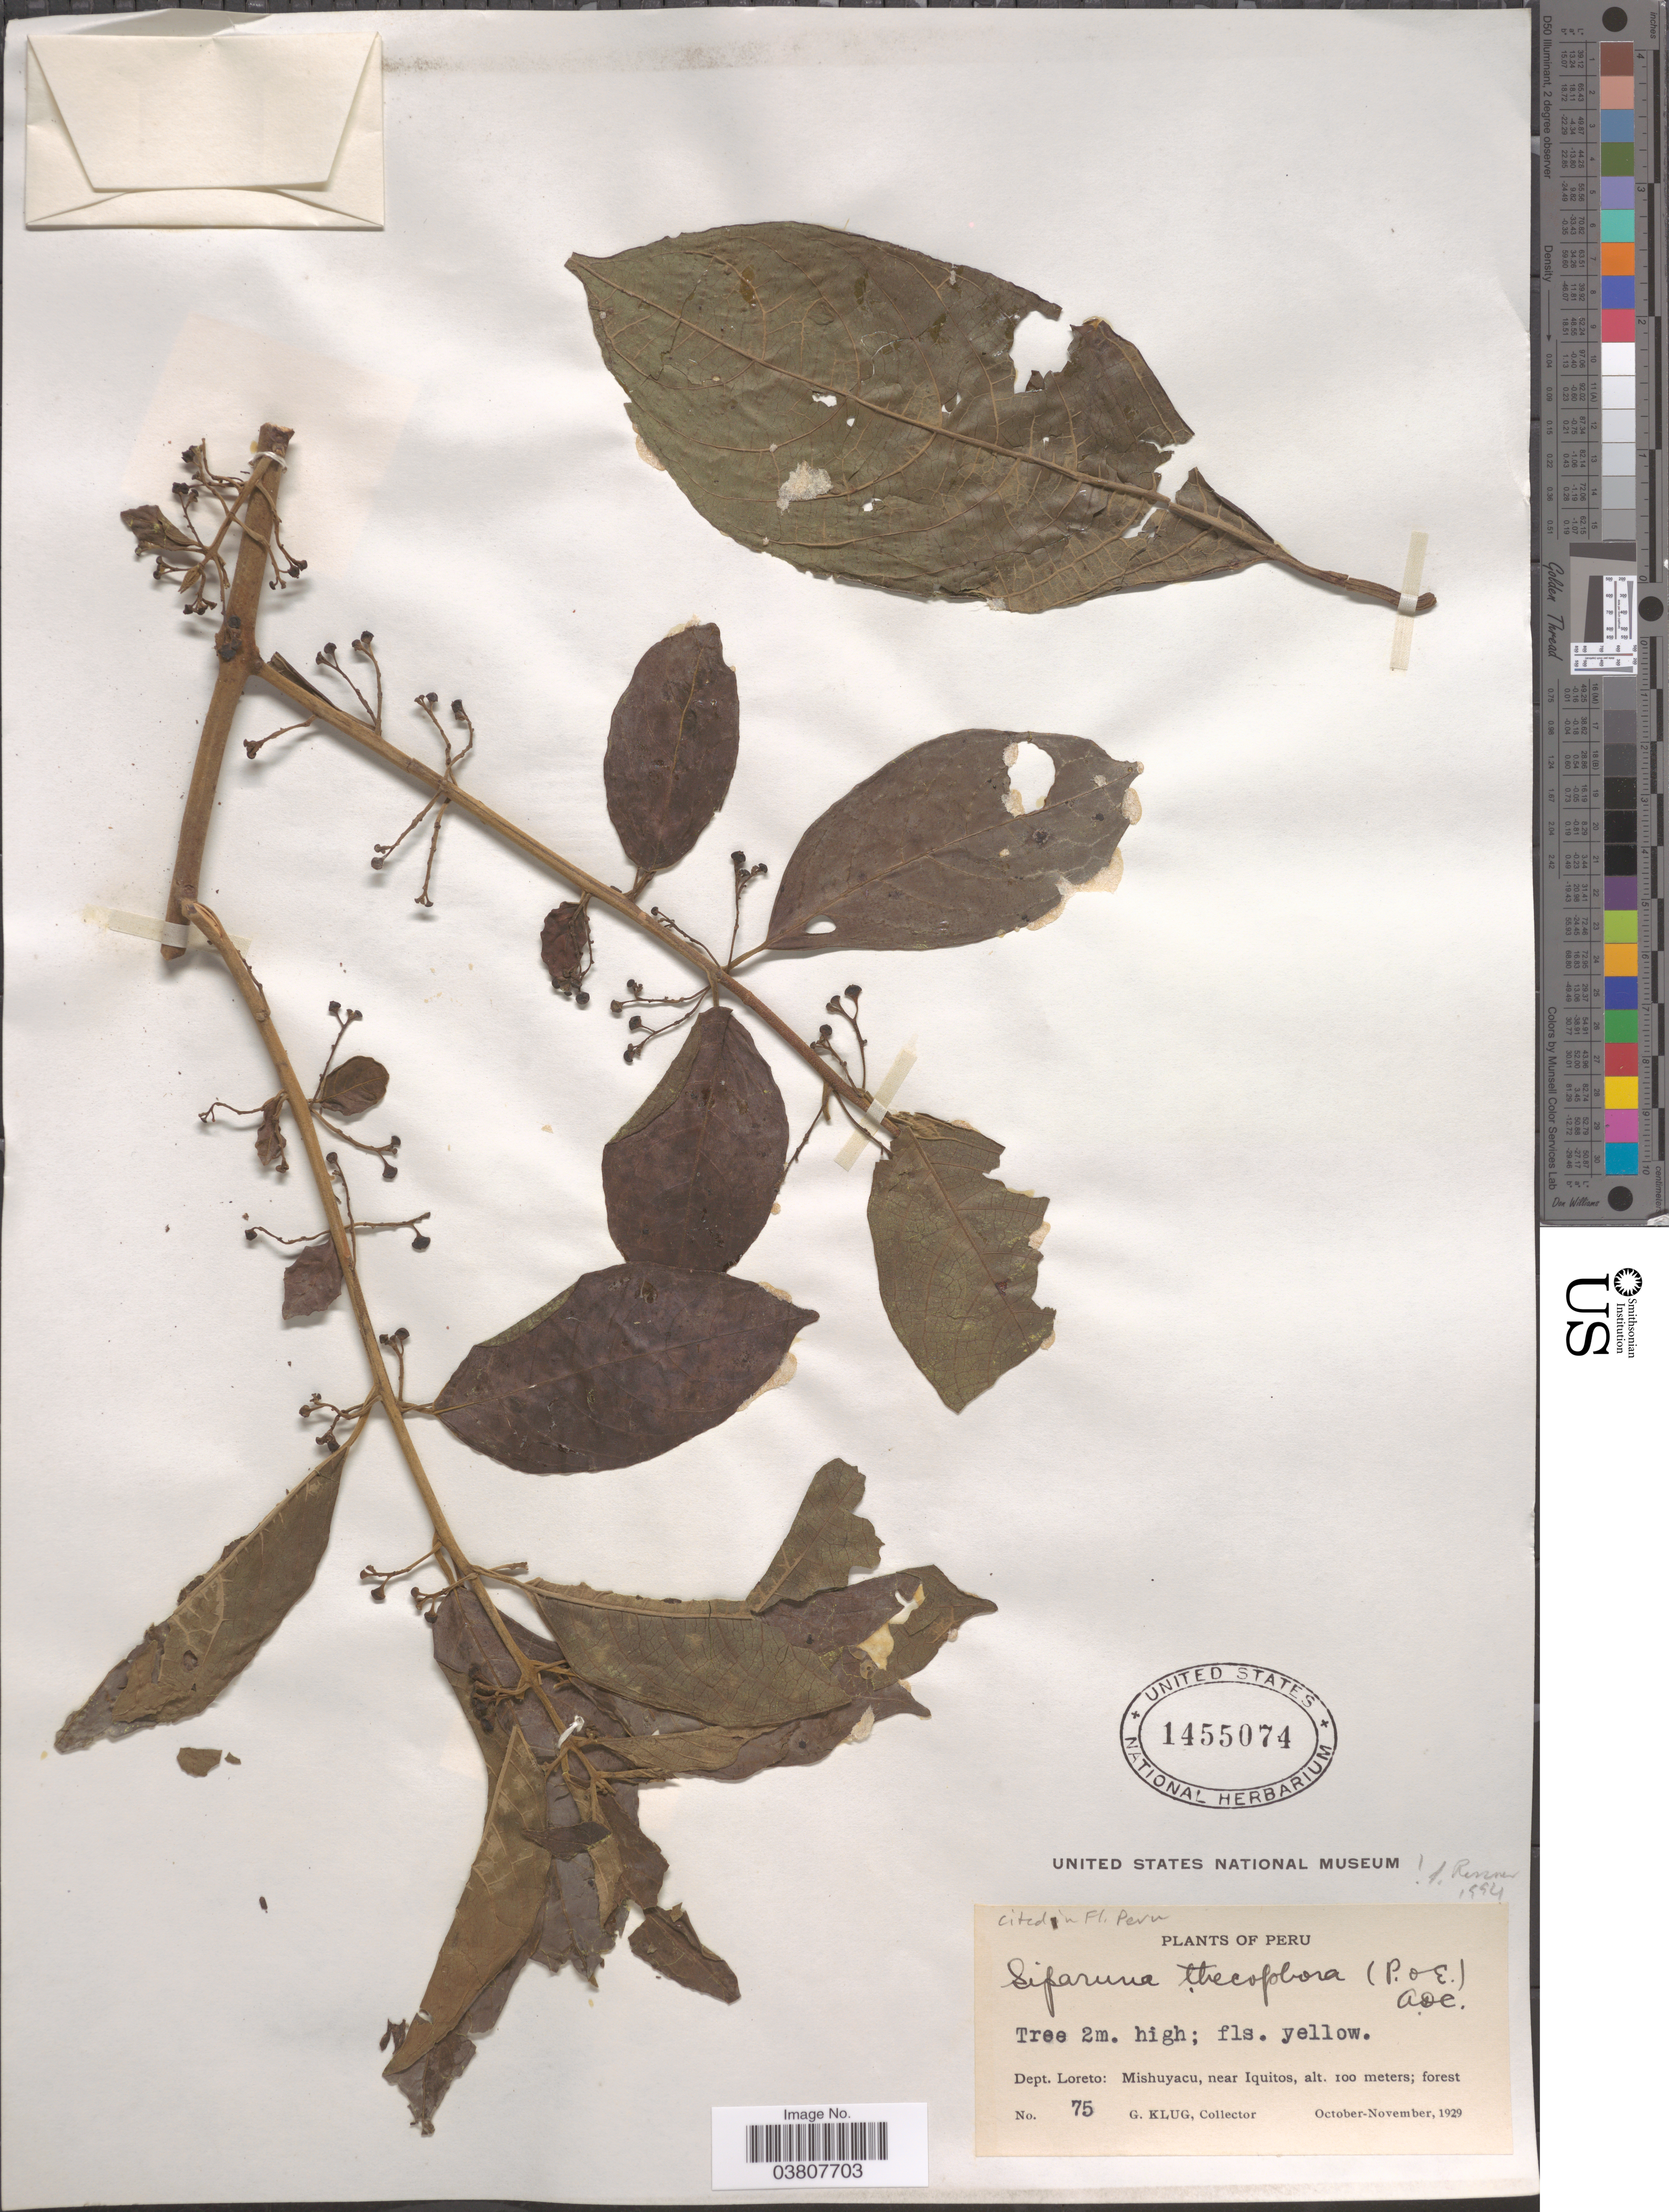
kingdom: Plantae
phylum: Tracheophyta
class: Magnoliopsida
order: Laurales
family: Siparunaceae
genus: Siparuna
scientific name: Siparuna thecaphora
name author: (Poepp. & Endl.) A. DC.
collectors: G. Klug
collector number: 75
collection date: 1929-10/1929-11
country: Peru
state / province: Loreto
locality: Dept. Loreto: Mishuyacu, near Iquitos.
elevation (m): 100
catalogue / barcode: US 1455074